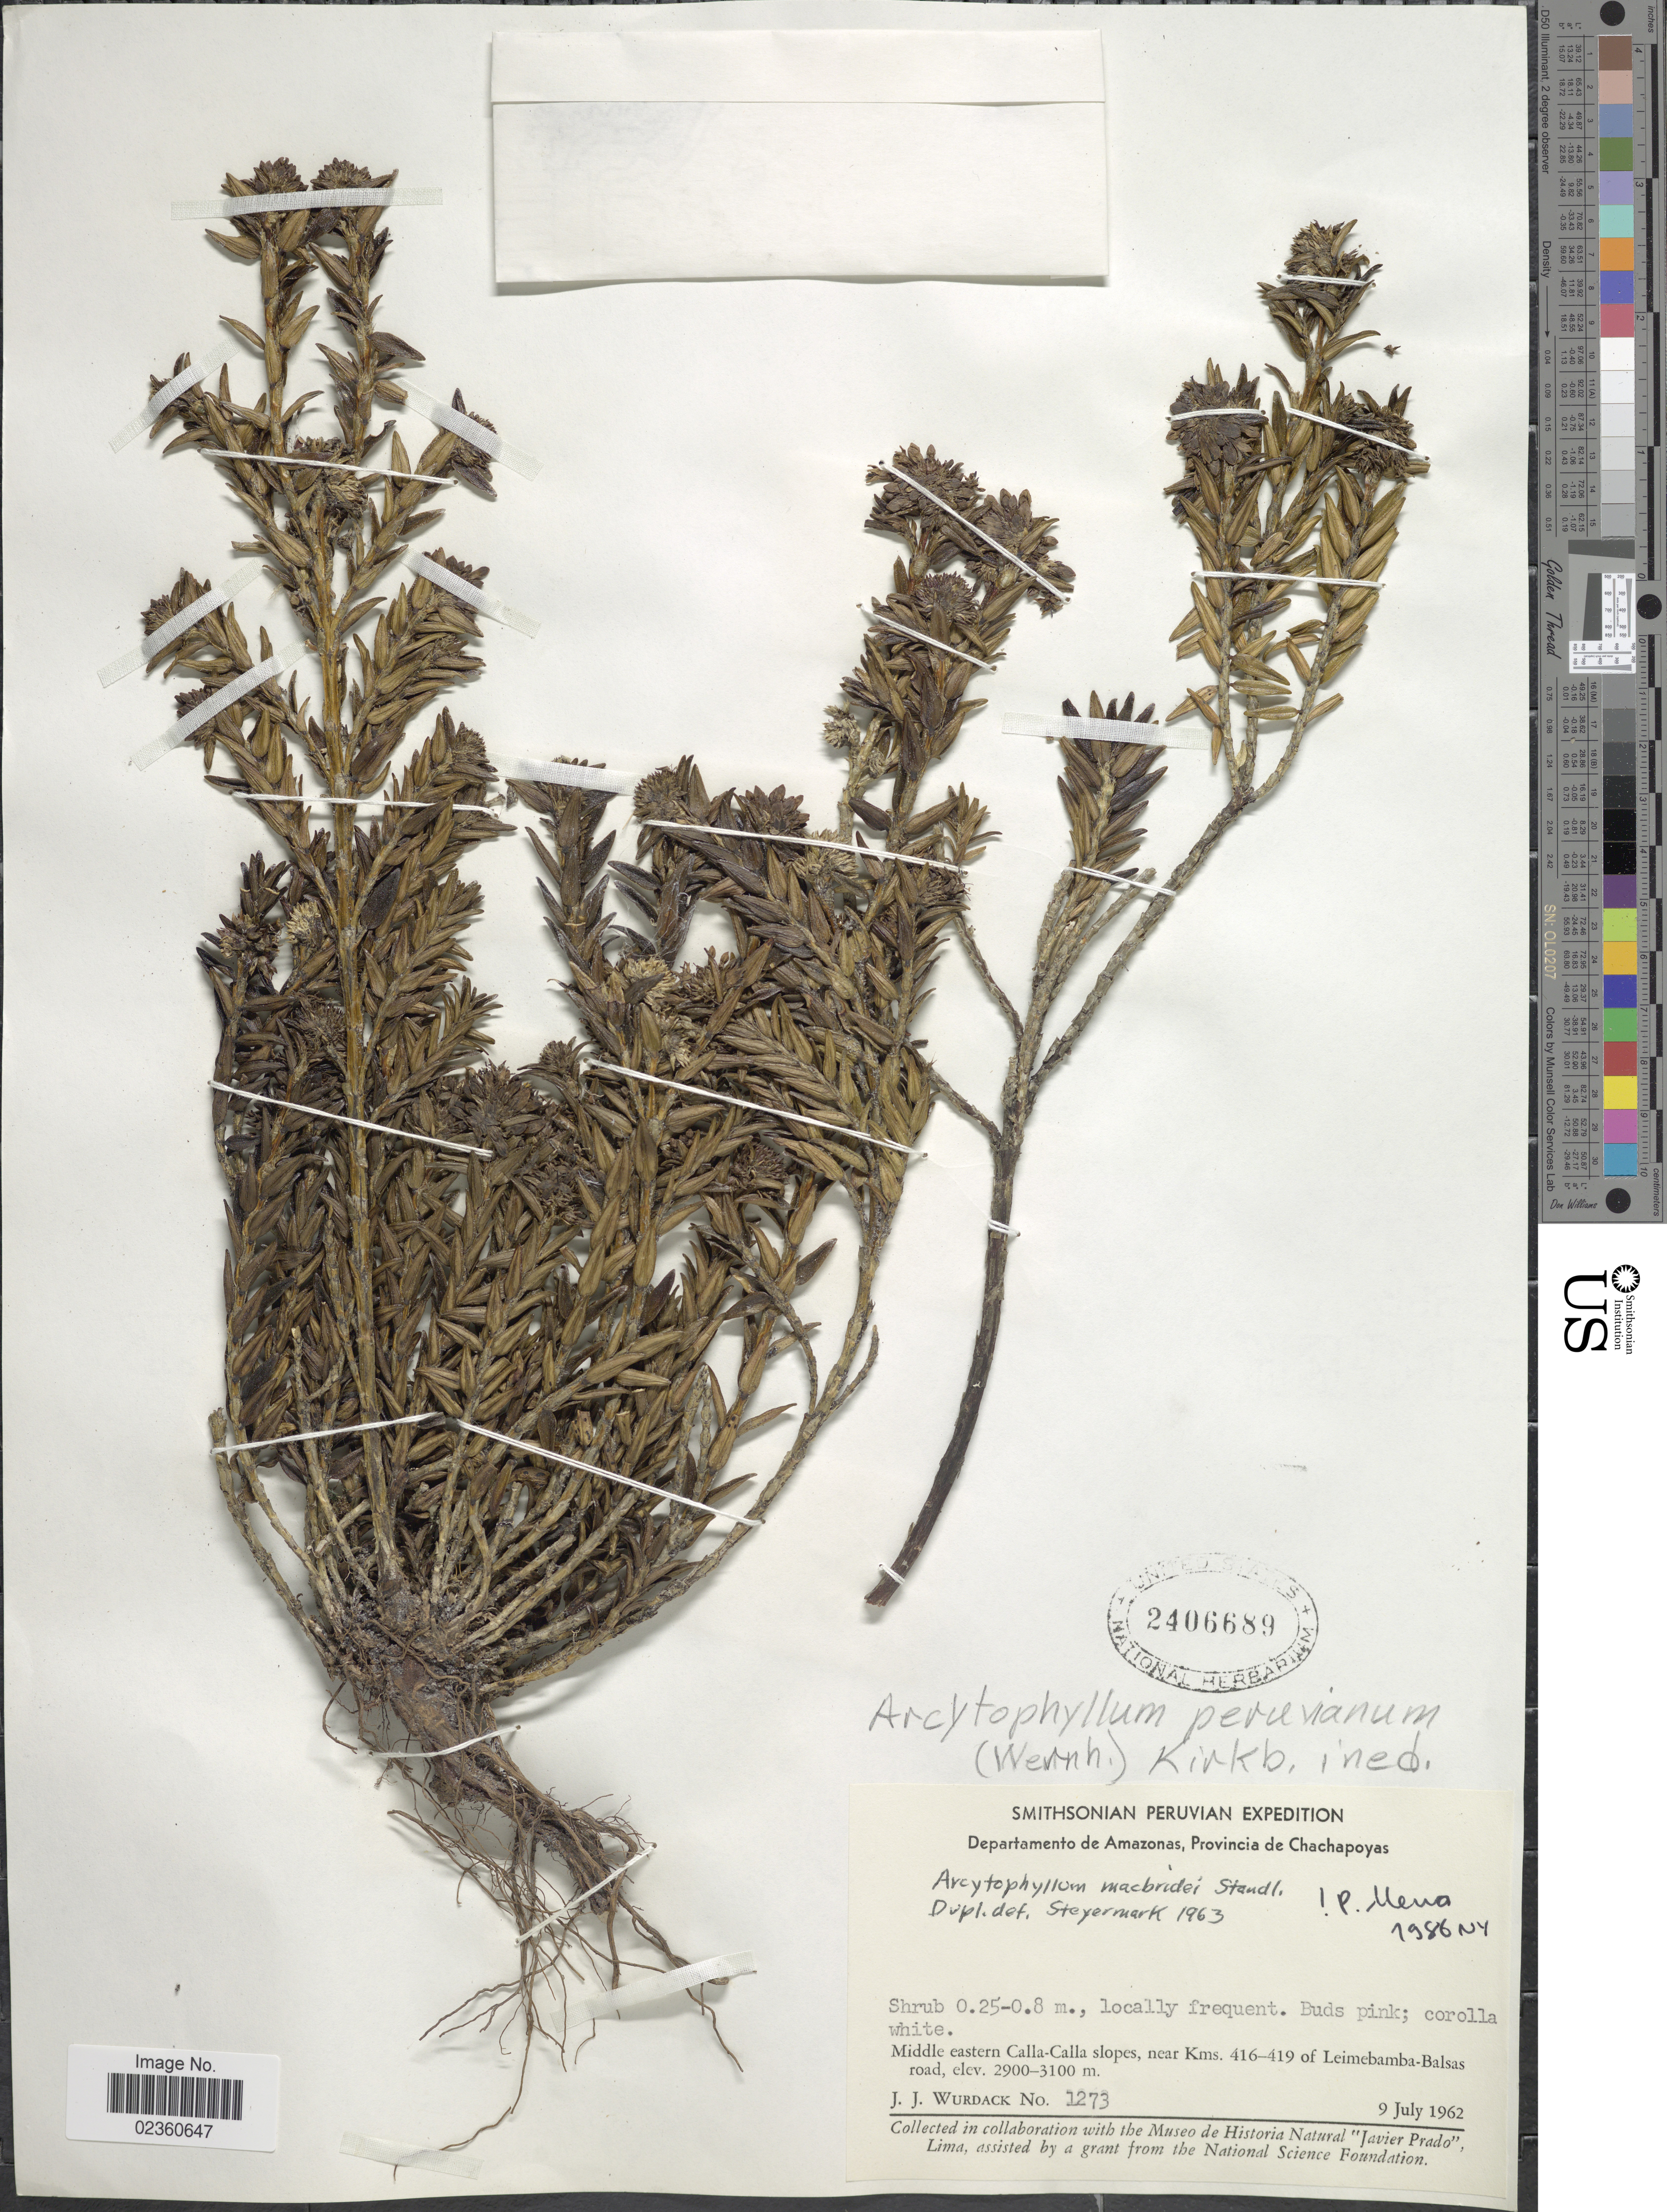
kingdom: Plantae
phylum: Tracheophyta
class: Magnoliopsida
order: Gentianales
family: Rubiaceae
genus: Arcytophyllum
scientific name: Arcytophyllum peruvianum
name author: (Wernham) J.H. Kirkbr.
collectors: J. J. Wurdack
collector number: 1273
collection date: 1962-07-09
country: Peru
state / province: Amazonas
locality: Departamento de Amazonas, Provincia de Chachapoyas, Middle eastern Call-Calla slopes, near Kms 416-419 of Leimebamba-Balsas road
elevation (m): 2900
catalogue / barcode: US 2406689